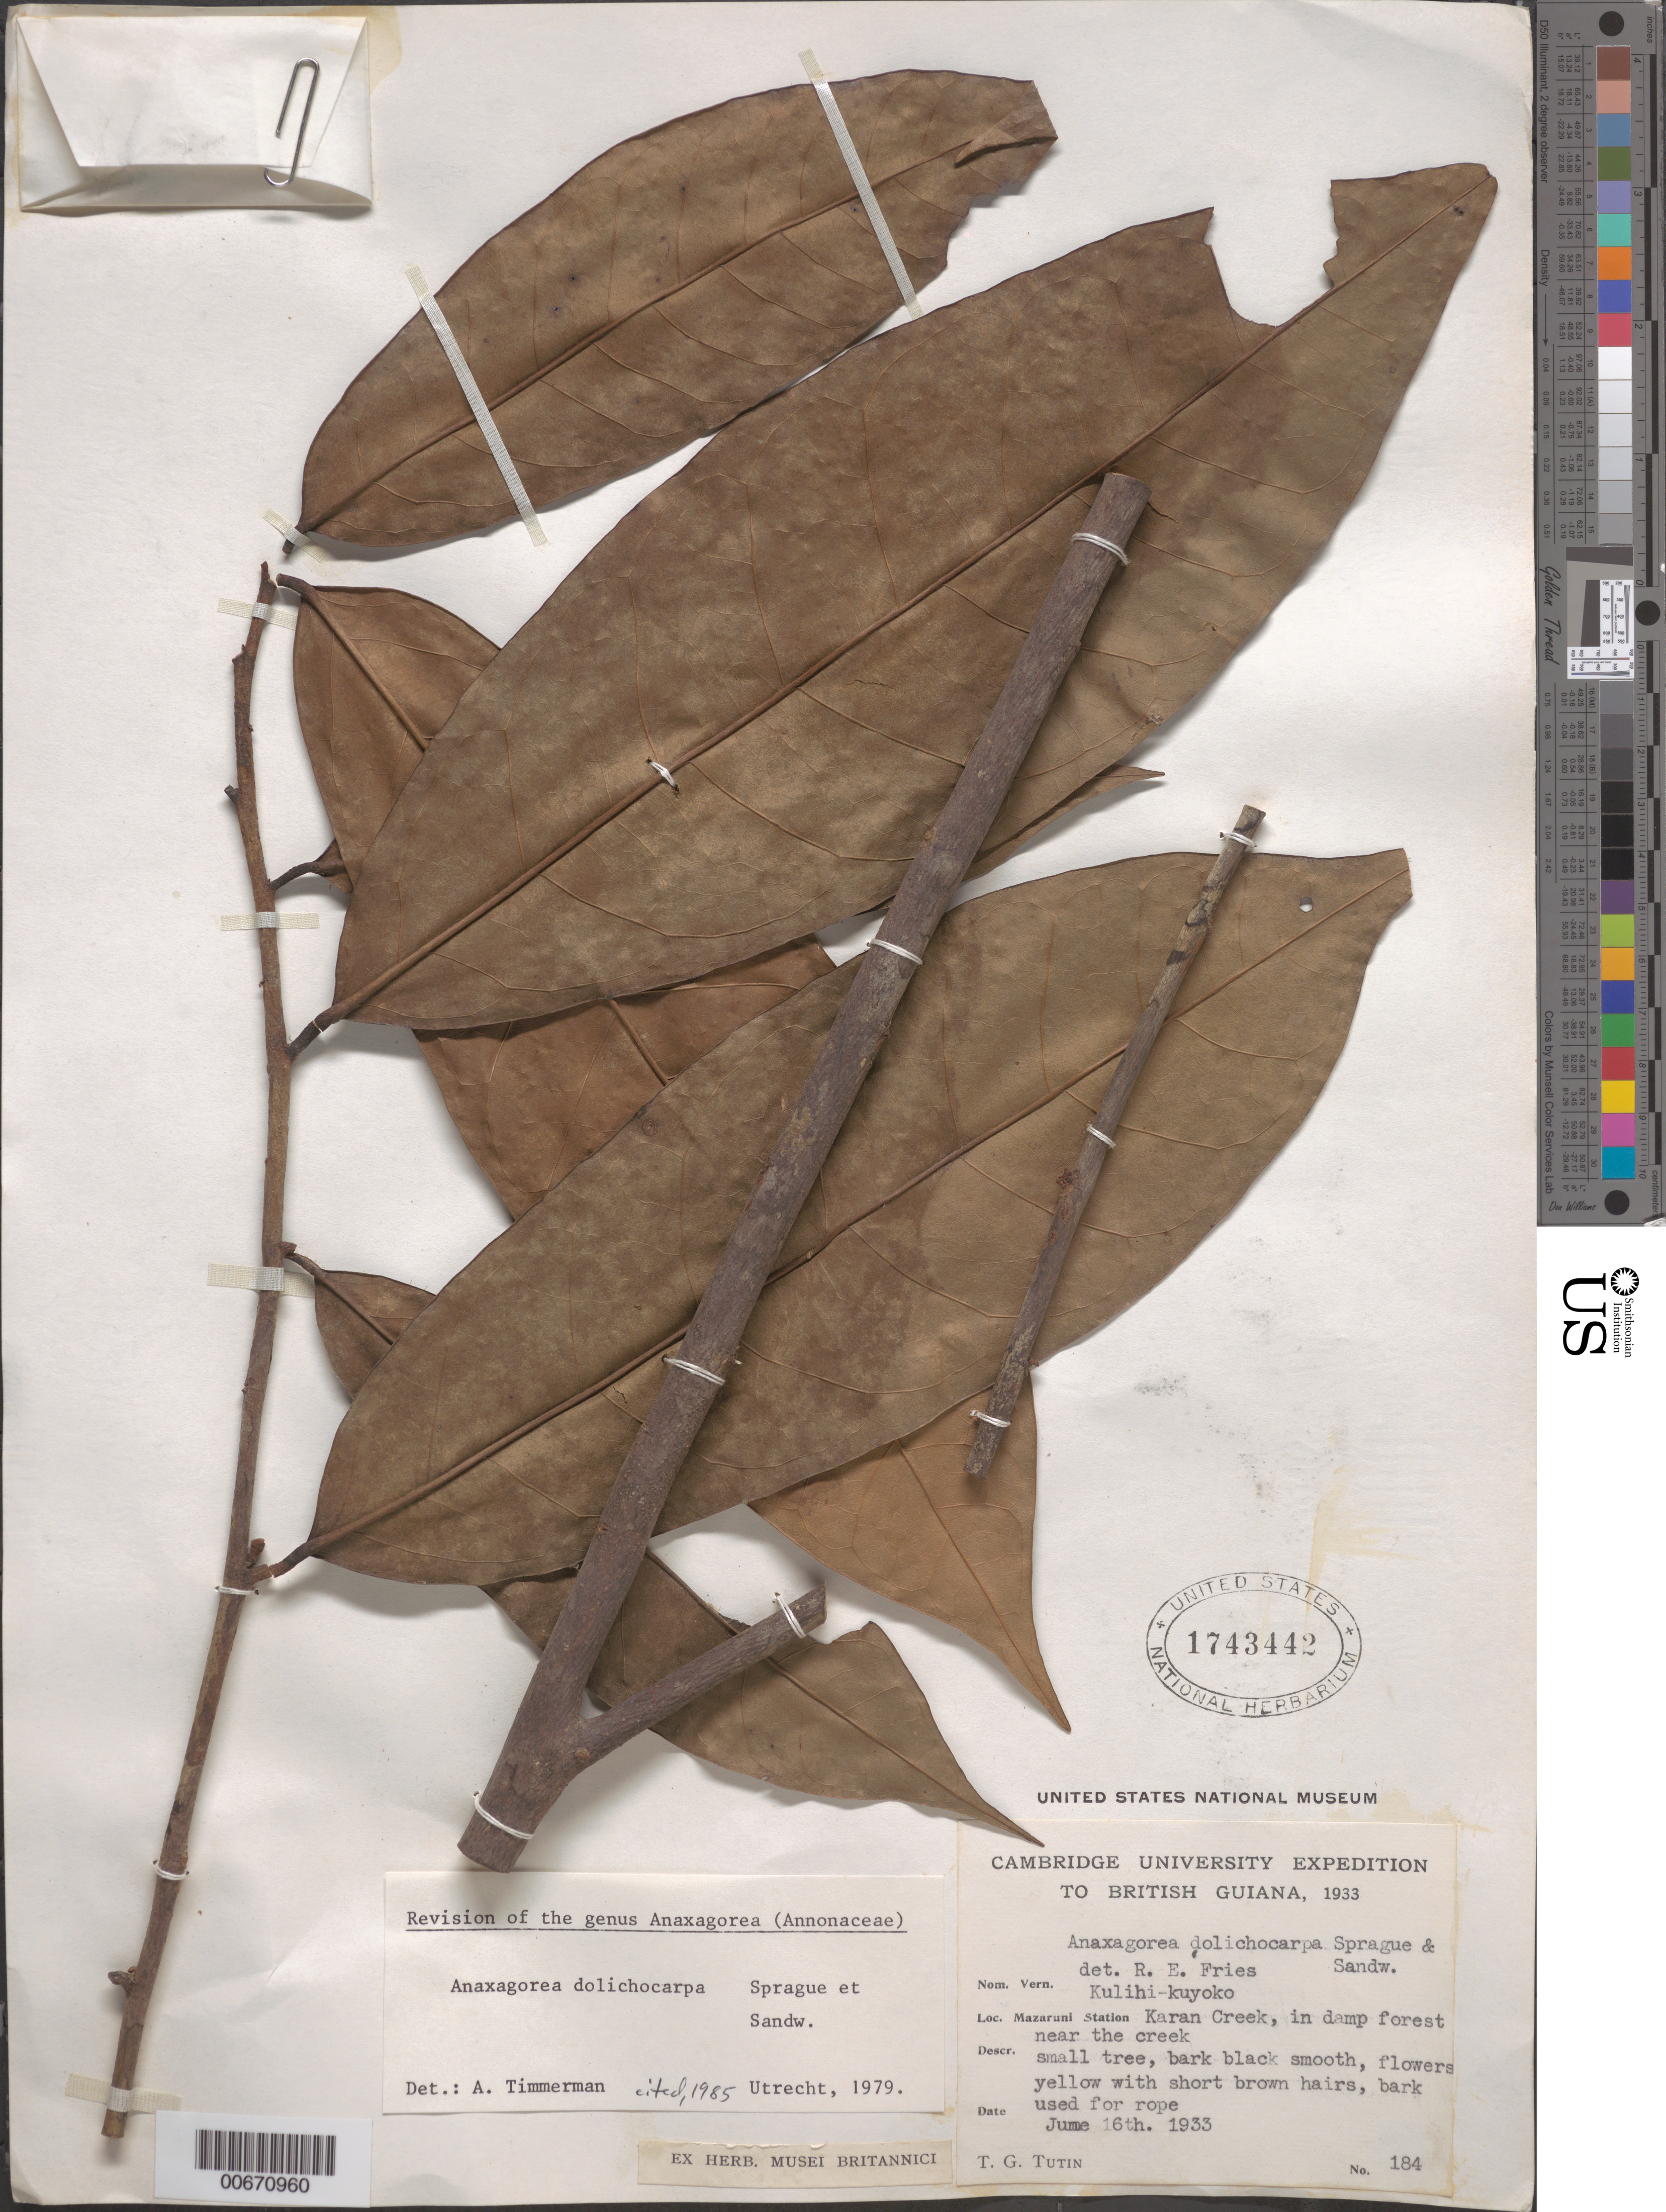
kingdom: Plantae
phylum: Tracheophyta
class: Magnoliopsida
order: Magnoliales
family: Annonaceae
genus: Anaxagorea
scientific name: Anaxagorea dolichocarpa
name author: Sprague & Sandwith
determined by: Timmerman, A.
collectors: T. G. Tutin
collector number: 184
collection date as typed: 16-Jun-33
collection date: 1933-06-16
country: Guyana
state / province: Cuyuni-Mazaruni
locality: Mazaruni Station, Karau Creek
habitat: Damp forest near creek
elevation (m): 30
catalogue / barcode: US 1743442